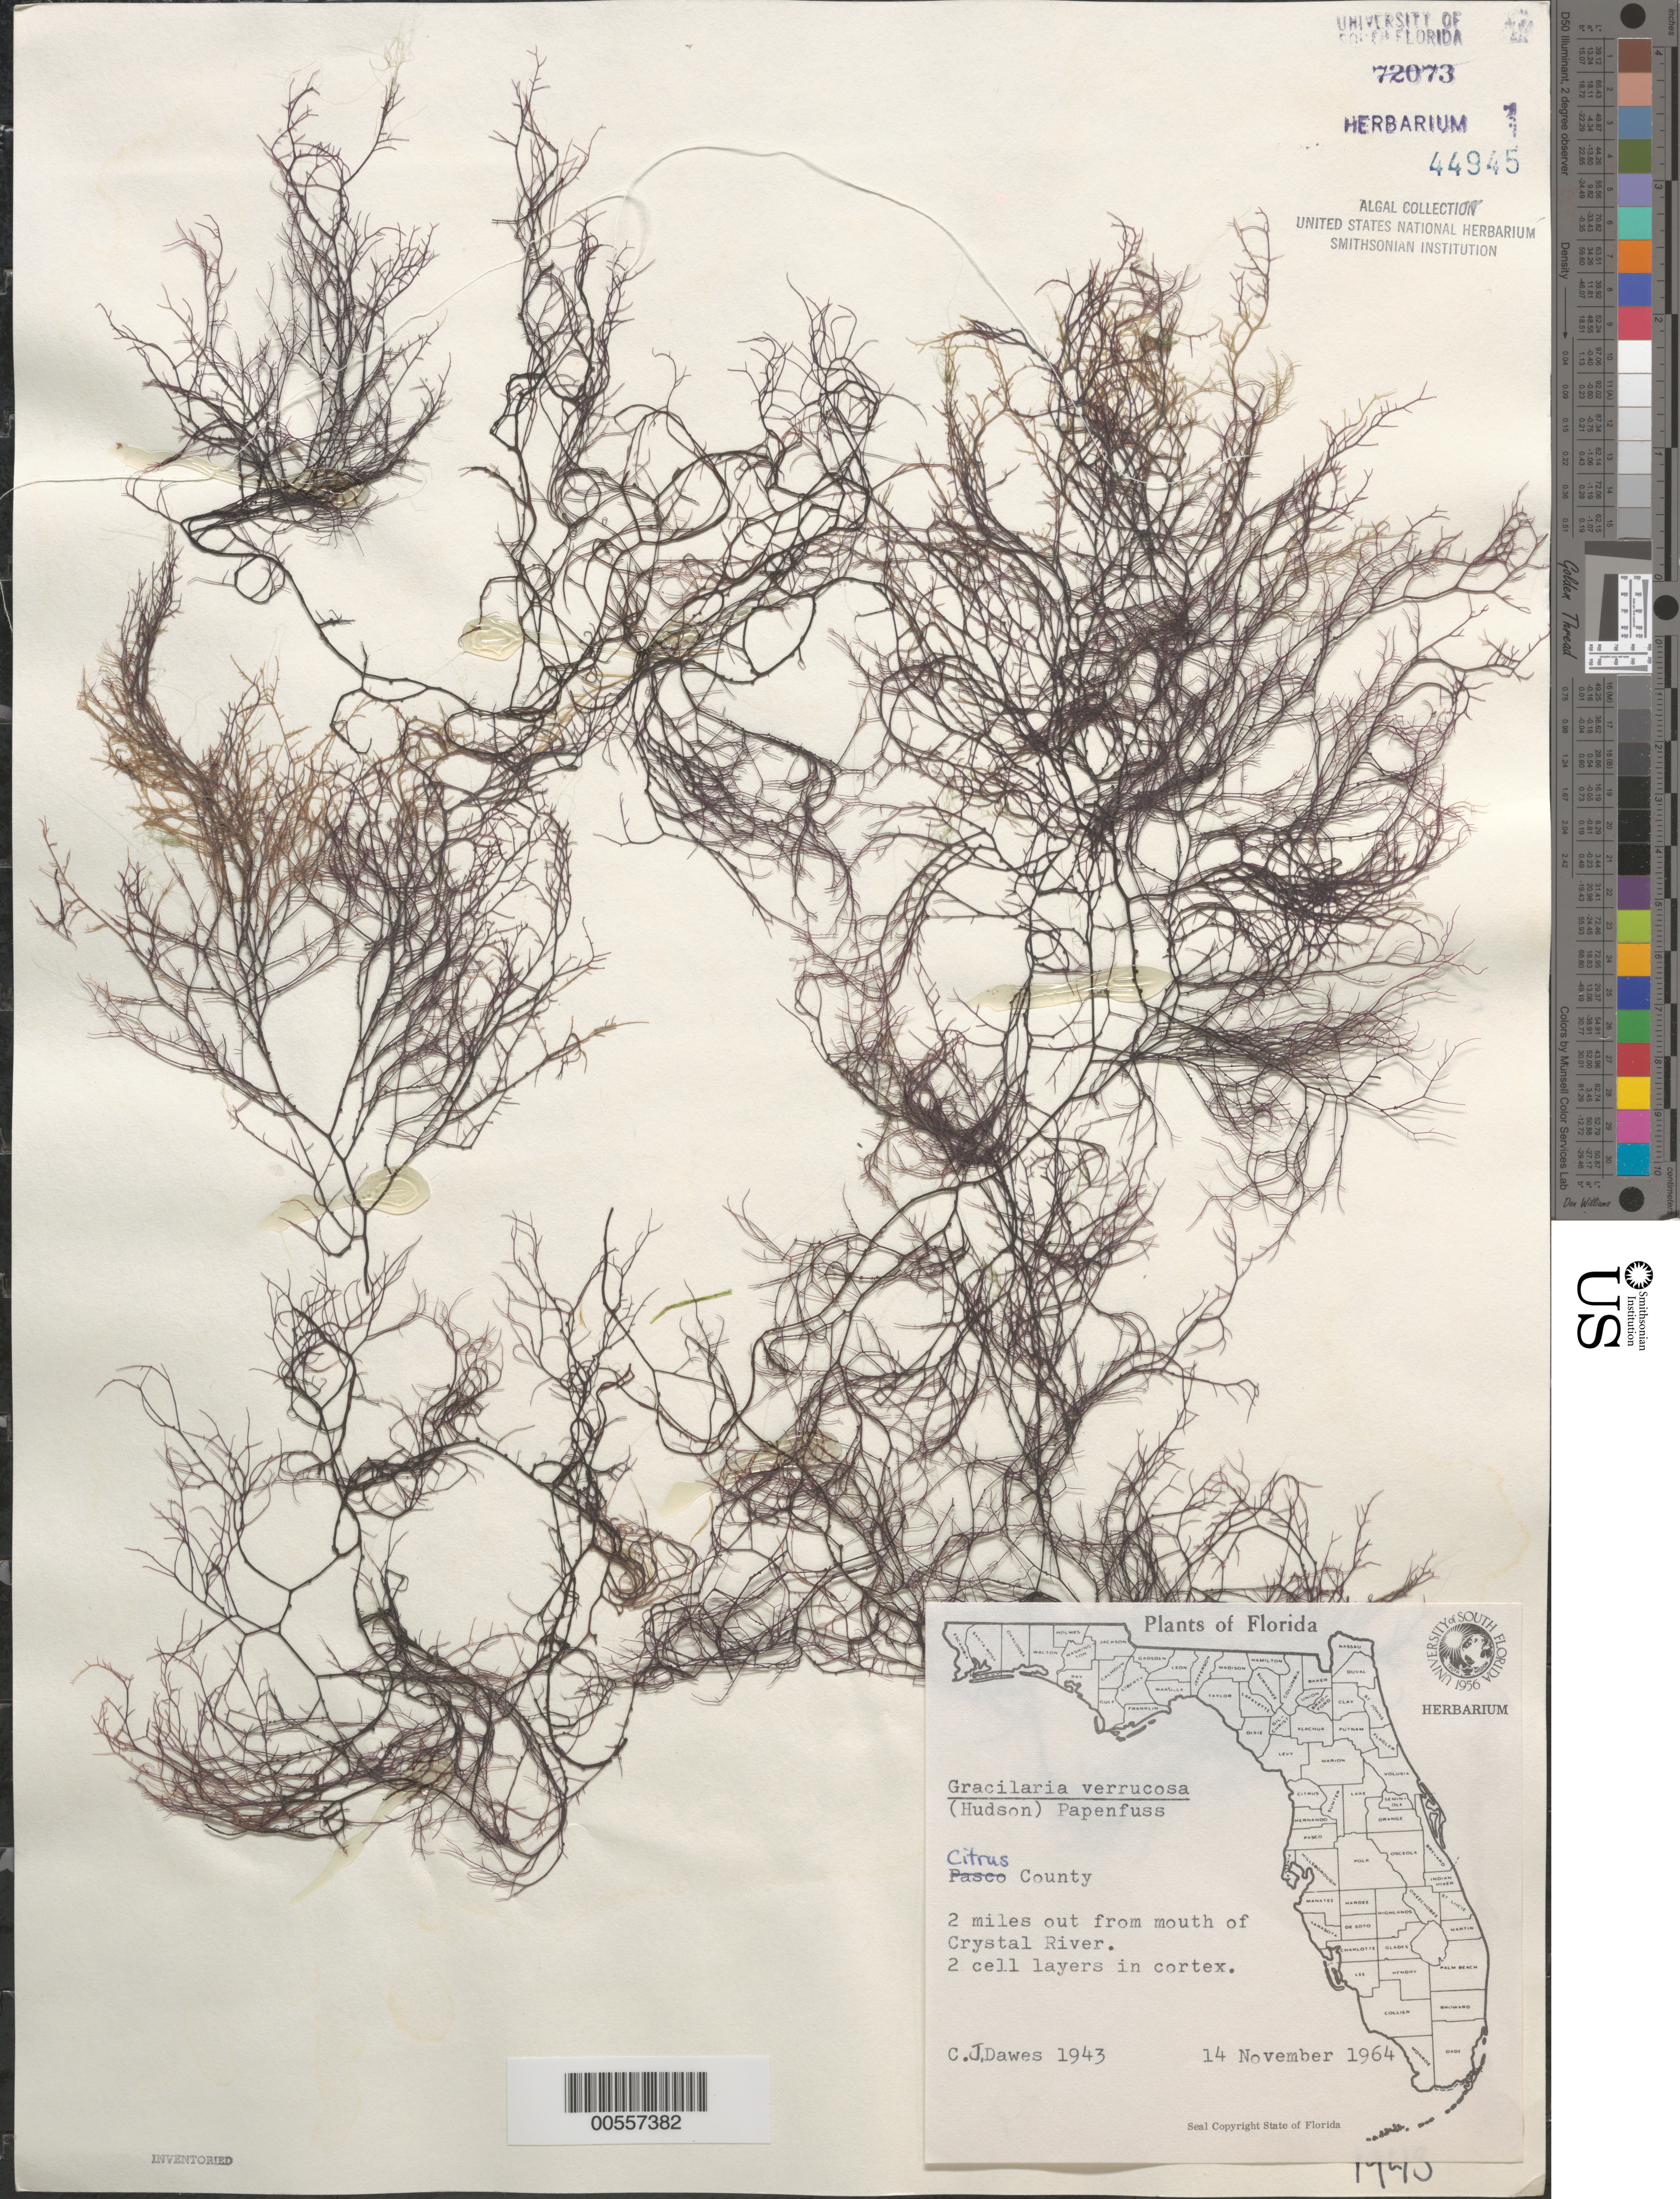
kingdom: Plantae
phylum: Rhodophyta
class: Florideophyceae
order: Gracilariales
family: Gracilariaceae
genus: Gracilariopsis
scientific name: Gracilariopsis longissima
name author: (S.G. Gmel.) Steentoft et al.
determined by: Algae name updating Project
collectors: C. Dawes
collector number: Cjd 1943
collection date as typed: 14 Nov 1964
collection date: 1964-11-14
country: United States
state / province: Florida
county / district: Citrus County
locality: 2 miles off Crystal River mouth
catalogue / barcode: US 44945